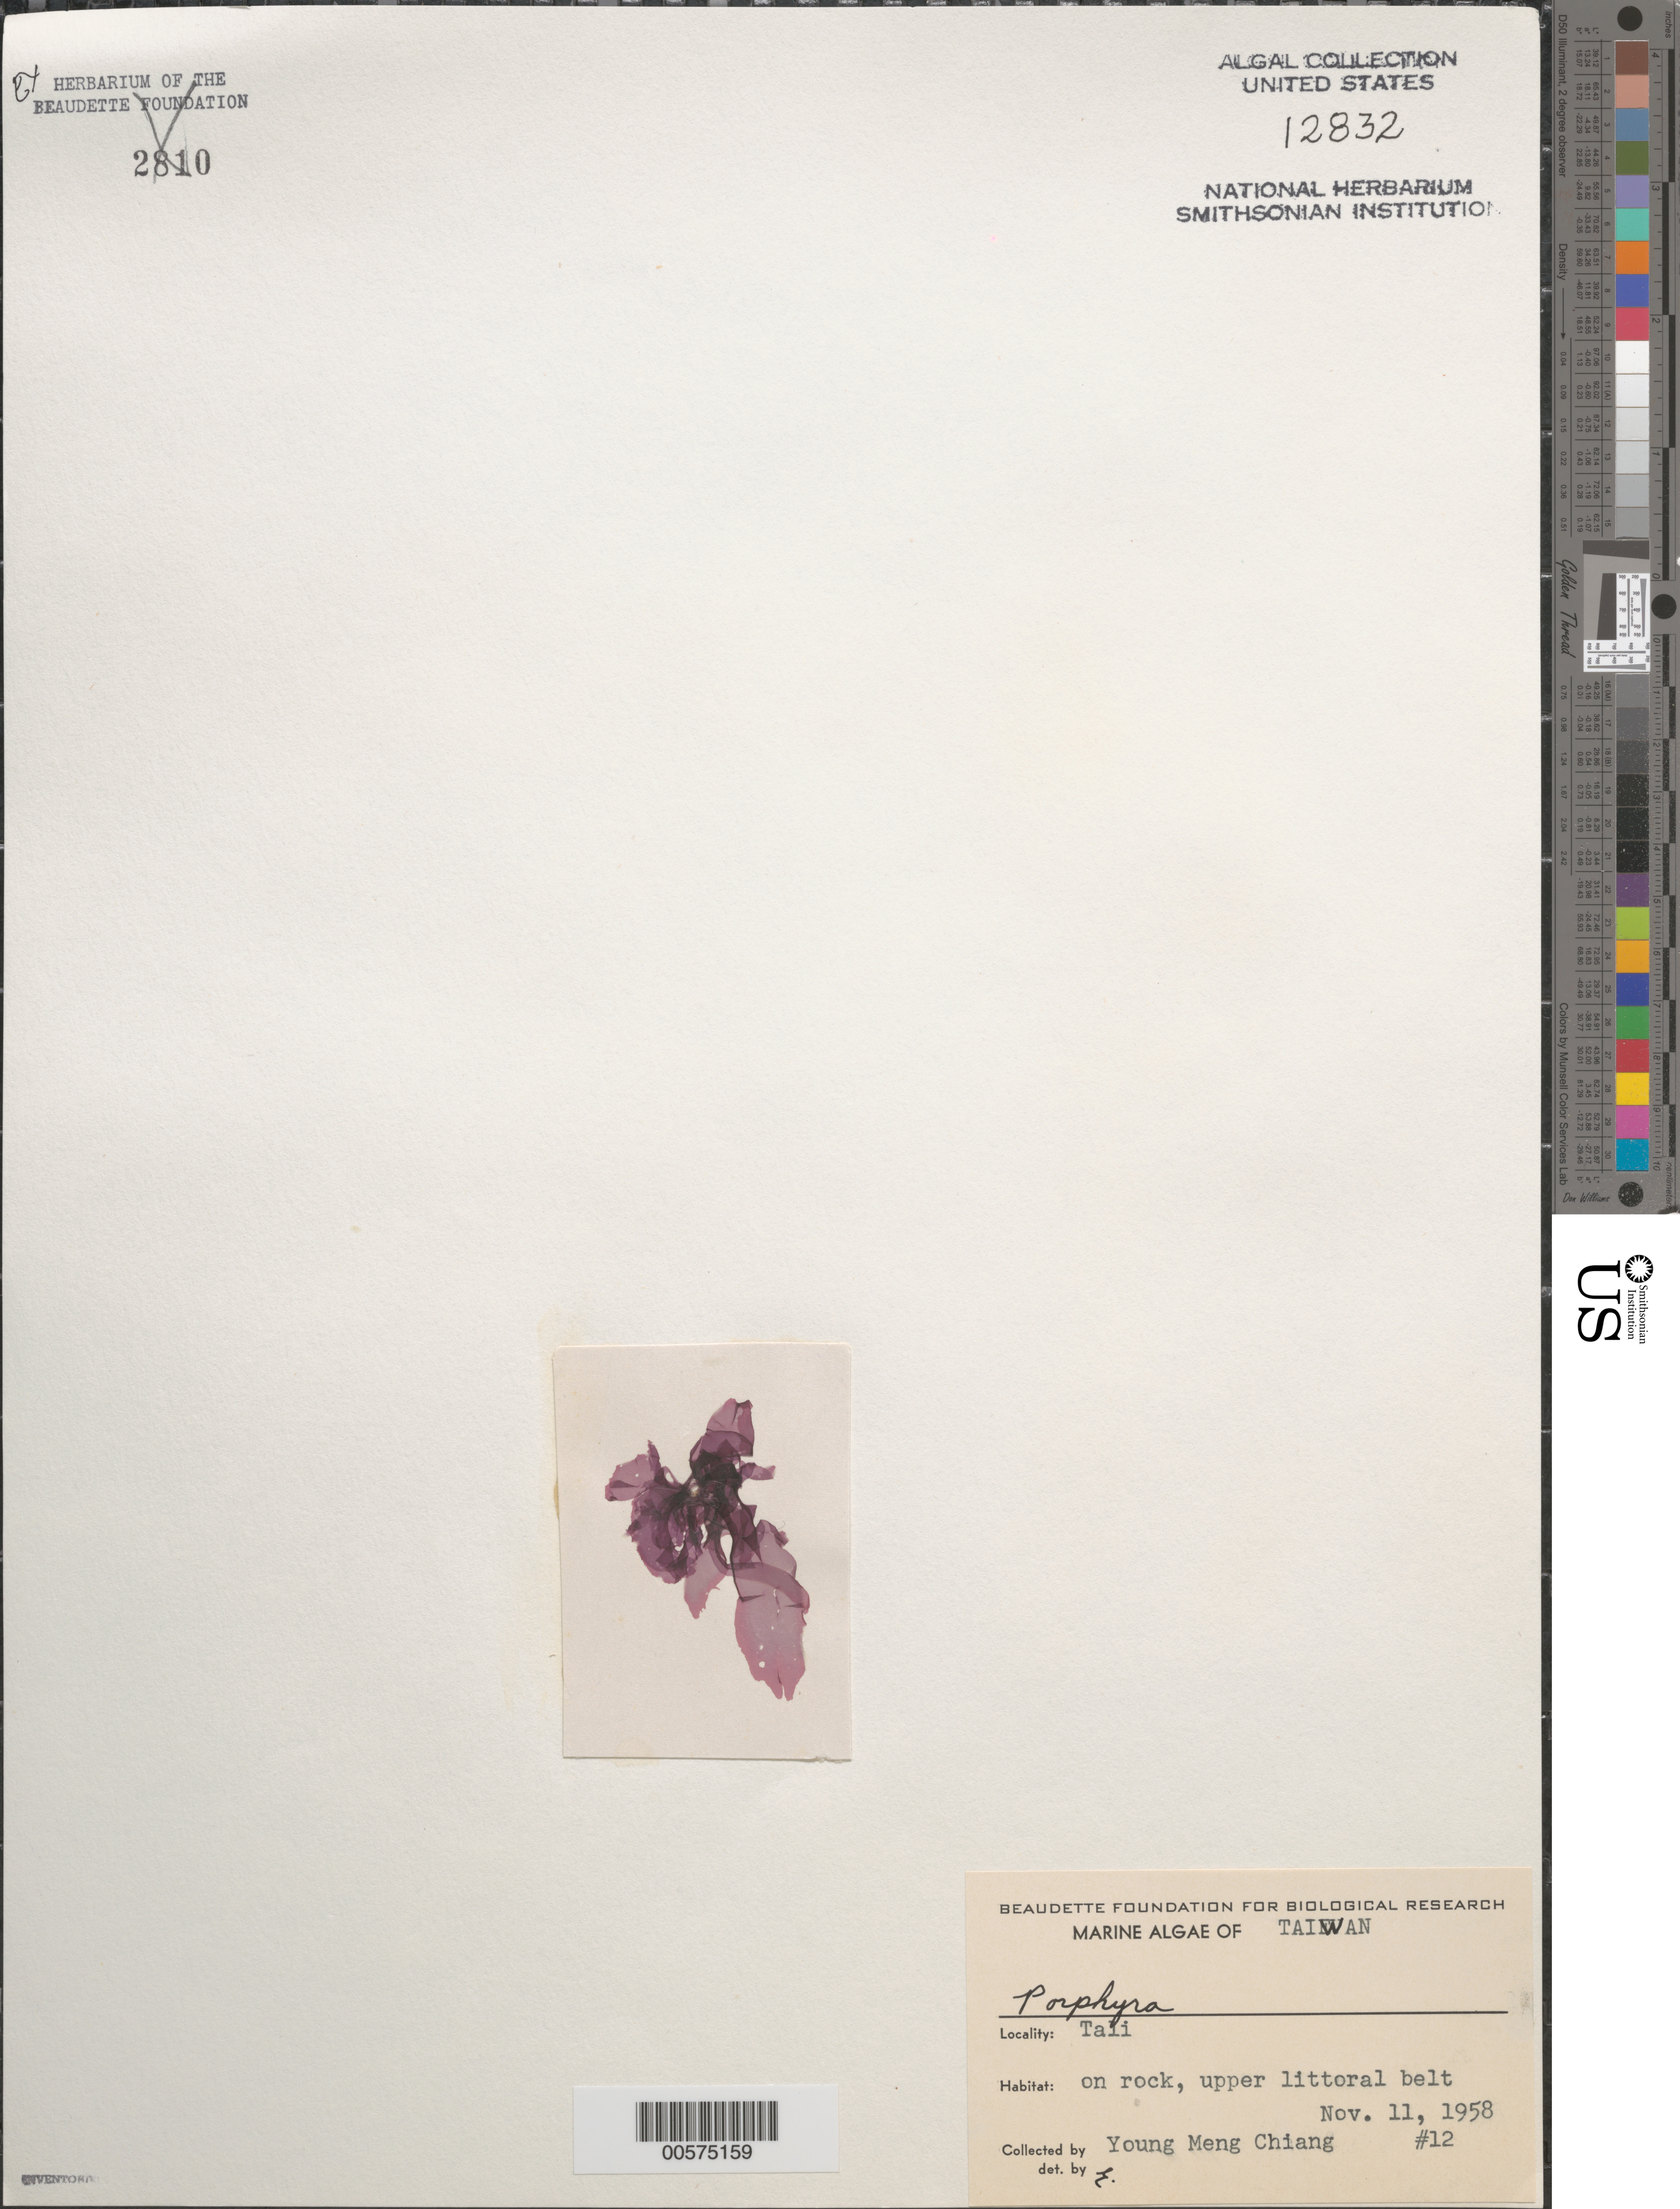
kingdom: Plantae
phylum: Rhodophyta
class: Bangiophyceae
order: Bangiales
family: Bangiaceae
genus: Porphyra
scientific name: Porphyra sp.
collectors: Y. Chiang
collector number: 12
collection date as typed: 11 Nov 1958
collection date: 1958-11-11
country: Taiwan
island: Taiwan [Formosa]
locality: Tali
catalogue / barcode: US 12832